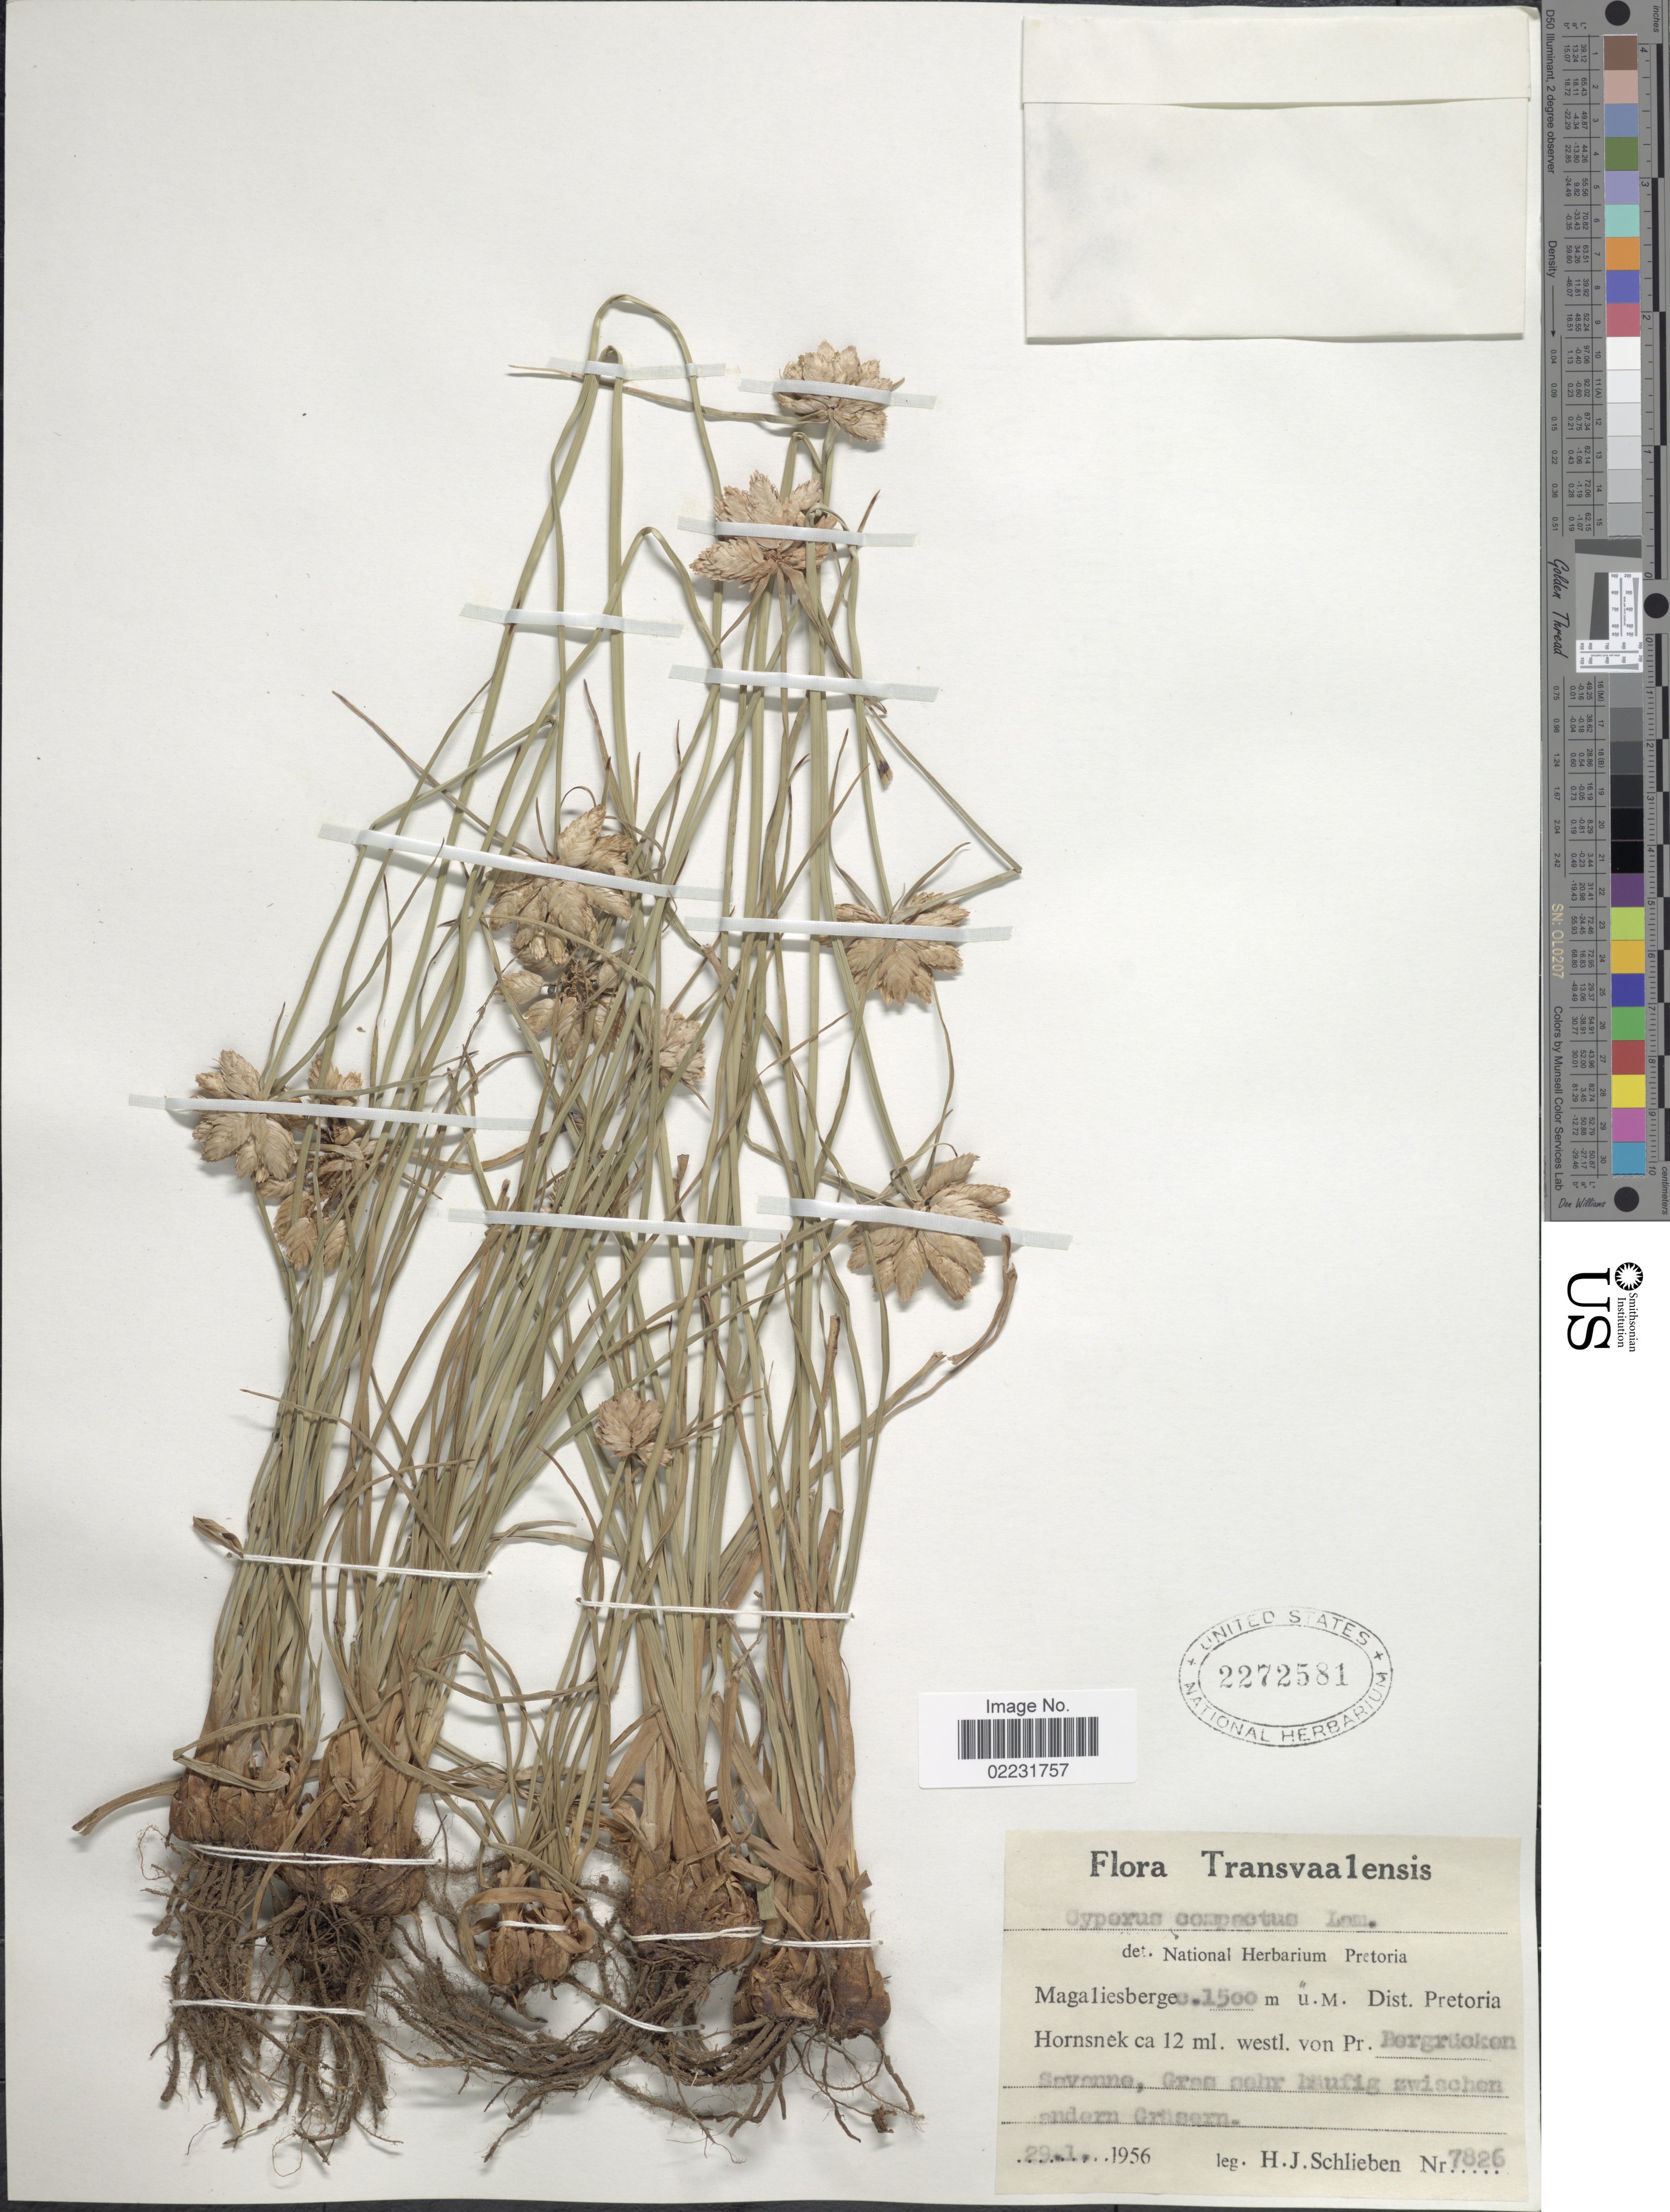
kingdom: Plantae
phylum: Tracheophyta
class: Liliopsida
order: Poales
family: Cyperaceae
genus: Cyperus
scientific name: Cyperus obtusiflorus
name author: Vahl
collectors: H. Schieben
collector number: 7826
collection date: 1956-03-29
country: South Africa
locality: Transvaalensis, Magaliesberge, Dist. Pretoria Hornsnek ca 12 ml west. von. Pr. Bergrucken Savanne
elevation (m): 1500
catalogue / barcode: US 2272581